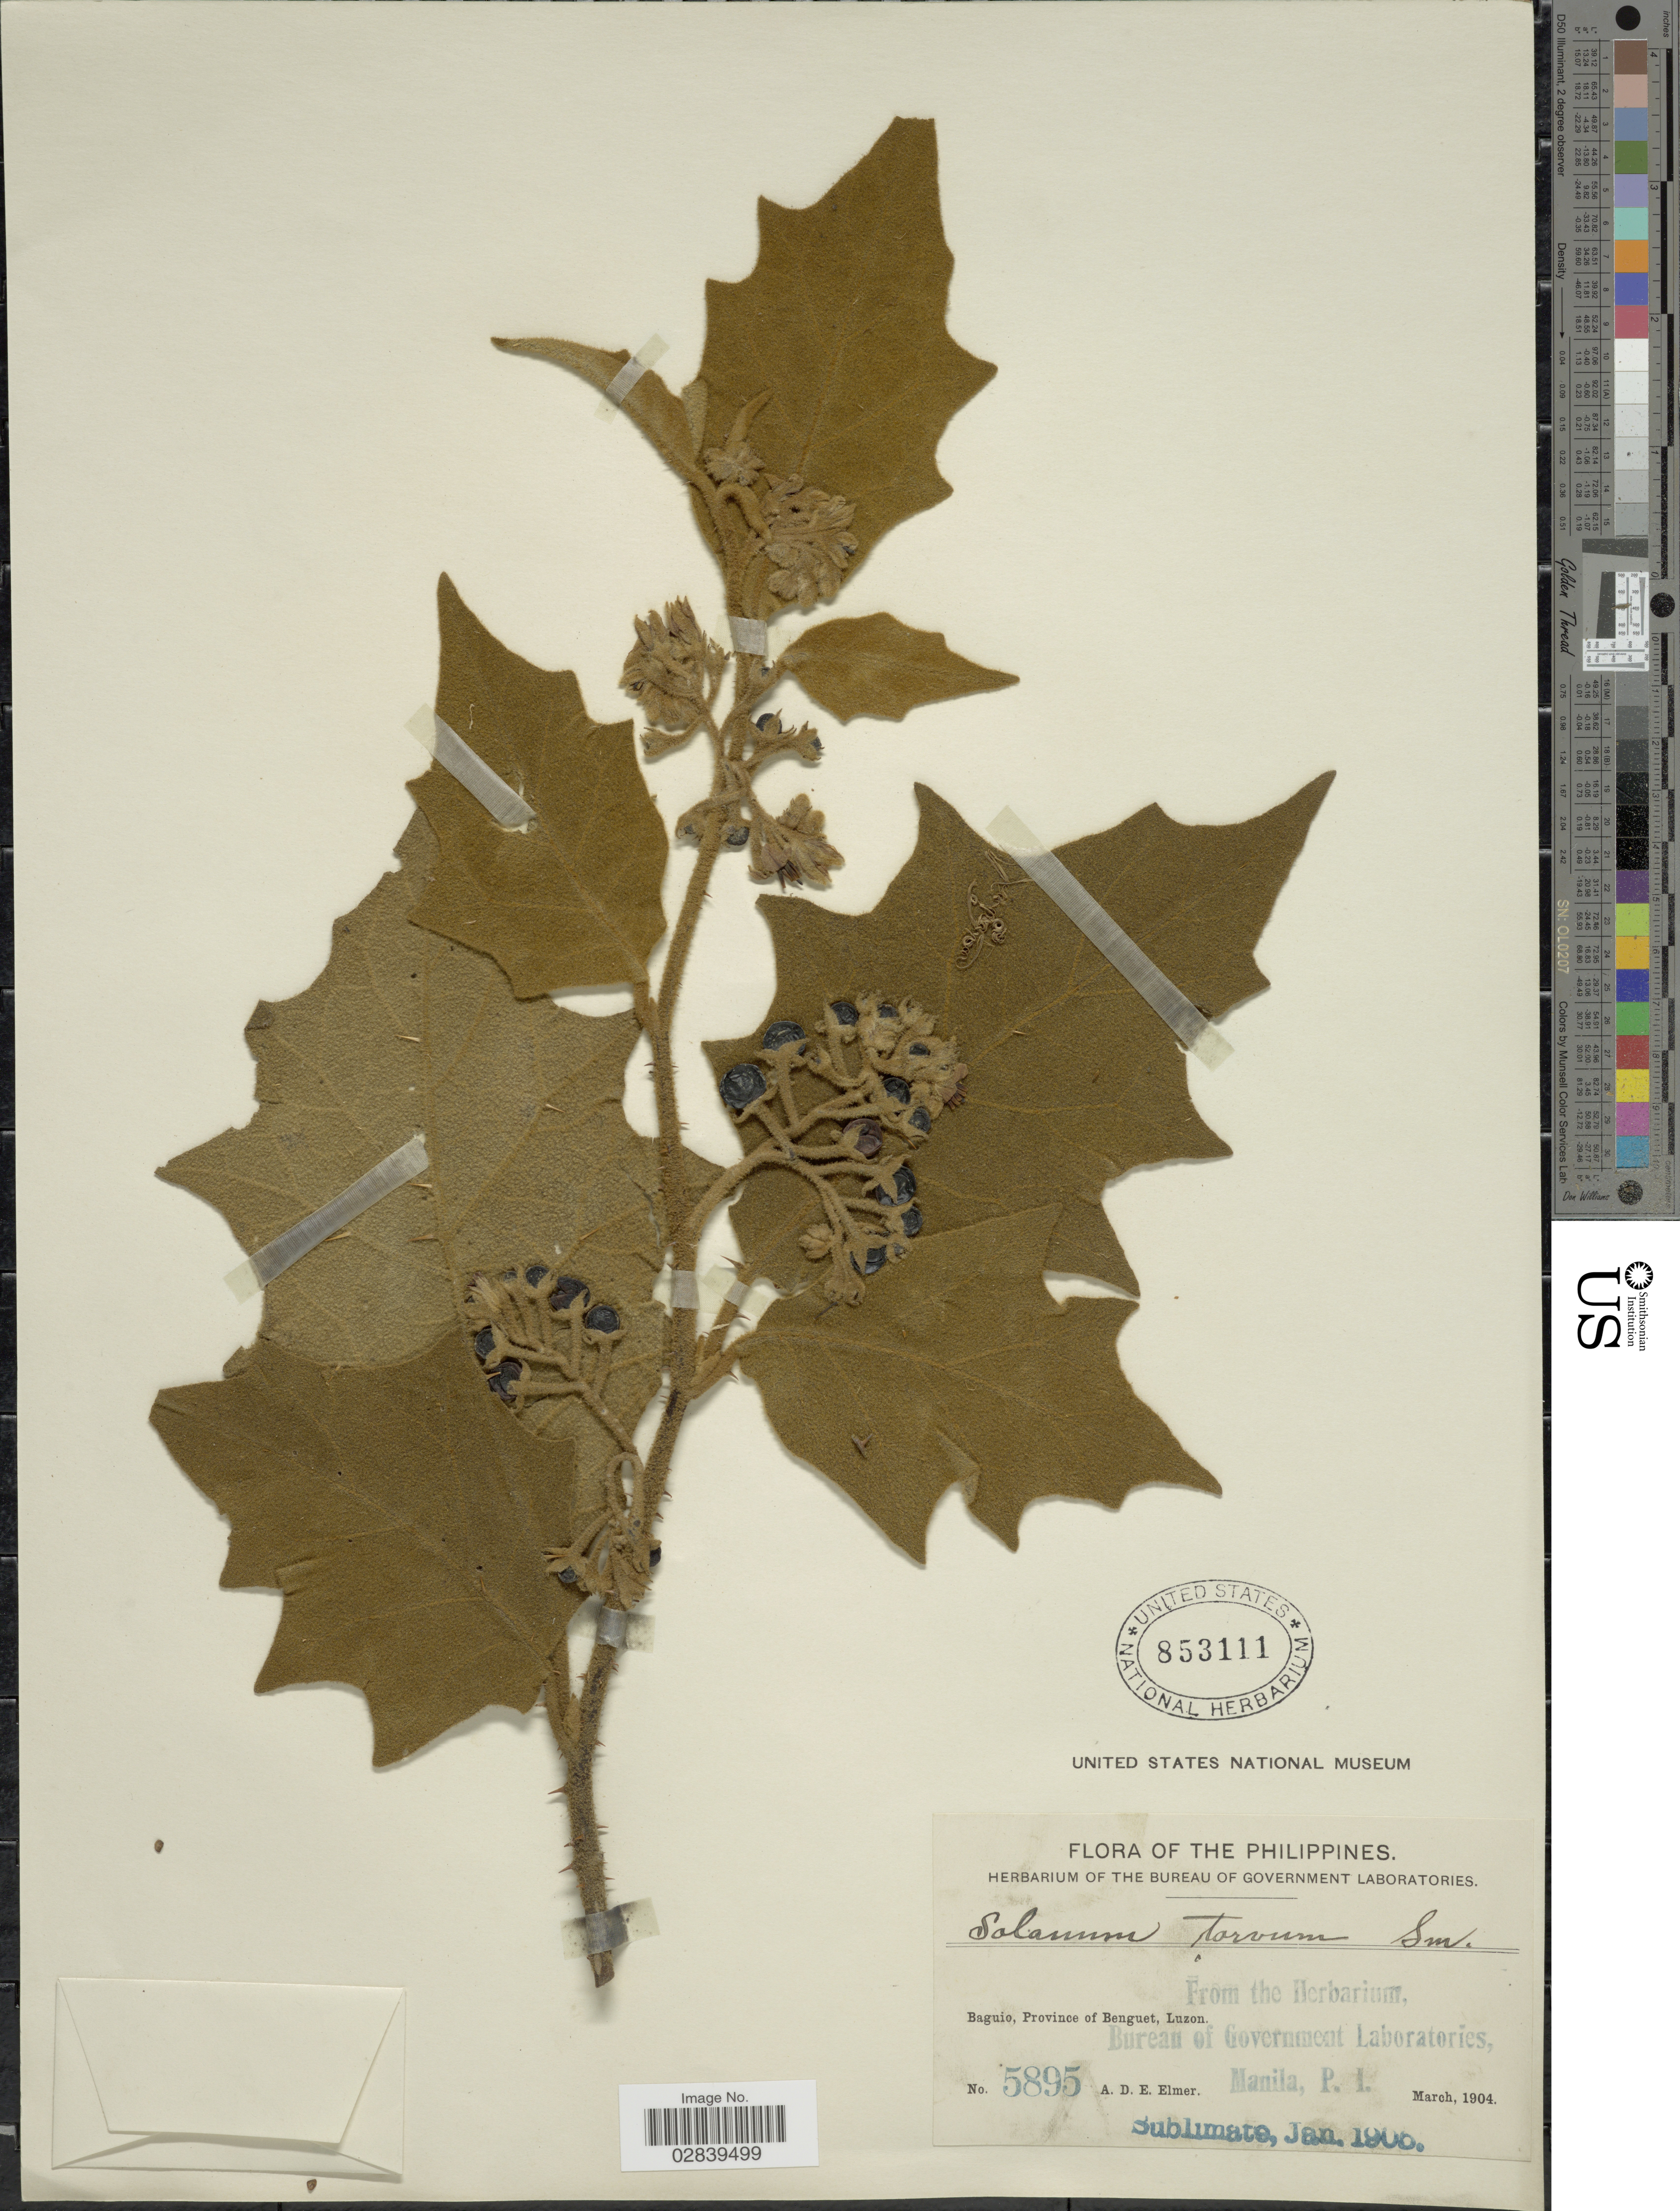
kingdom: Plantae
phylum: Tracheophyta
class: Magnoliopsida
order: Solanales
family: Solanaceae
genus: Solanum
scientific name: Solanum torvum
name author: Sw.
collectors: A. D. E. Elmer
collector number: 5895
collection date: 1904-03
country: Philippines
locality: Baguio, Province of Benguet, Luzon.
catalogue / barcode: US 853111